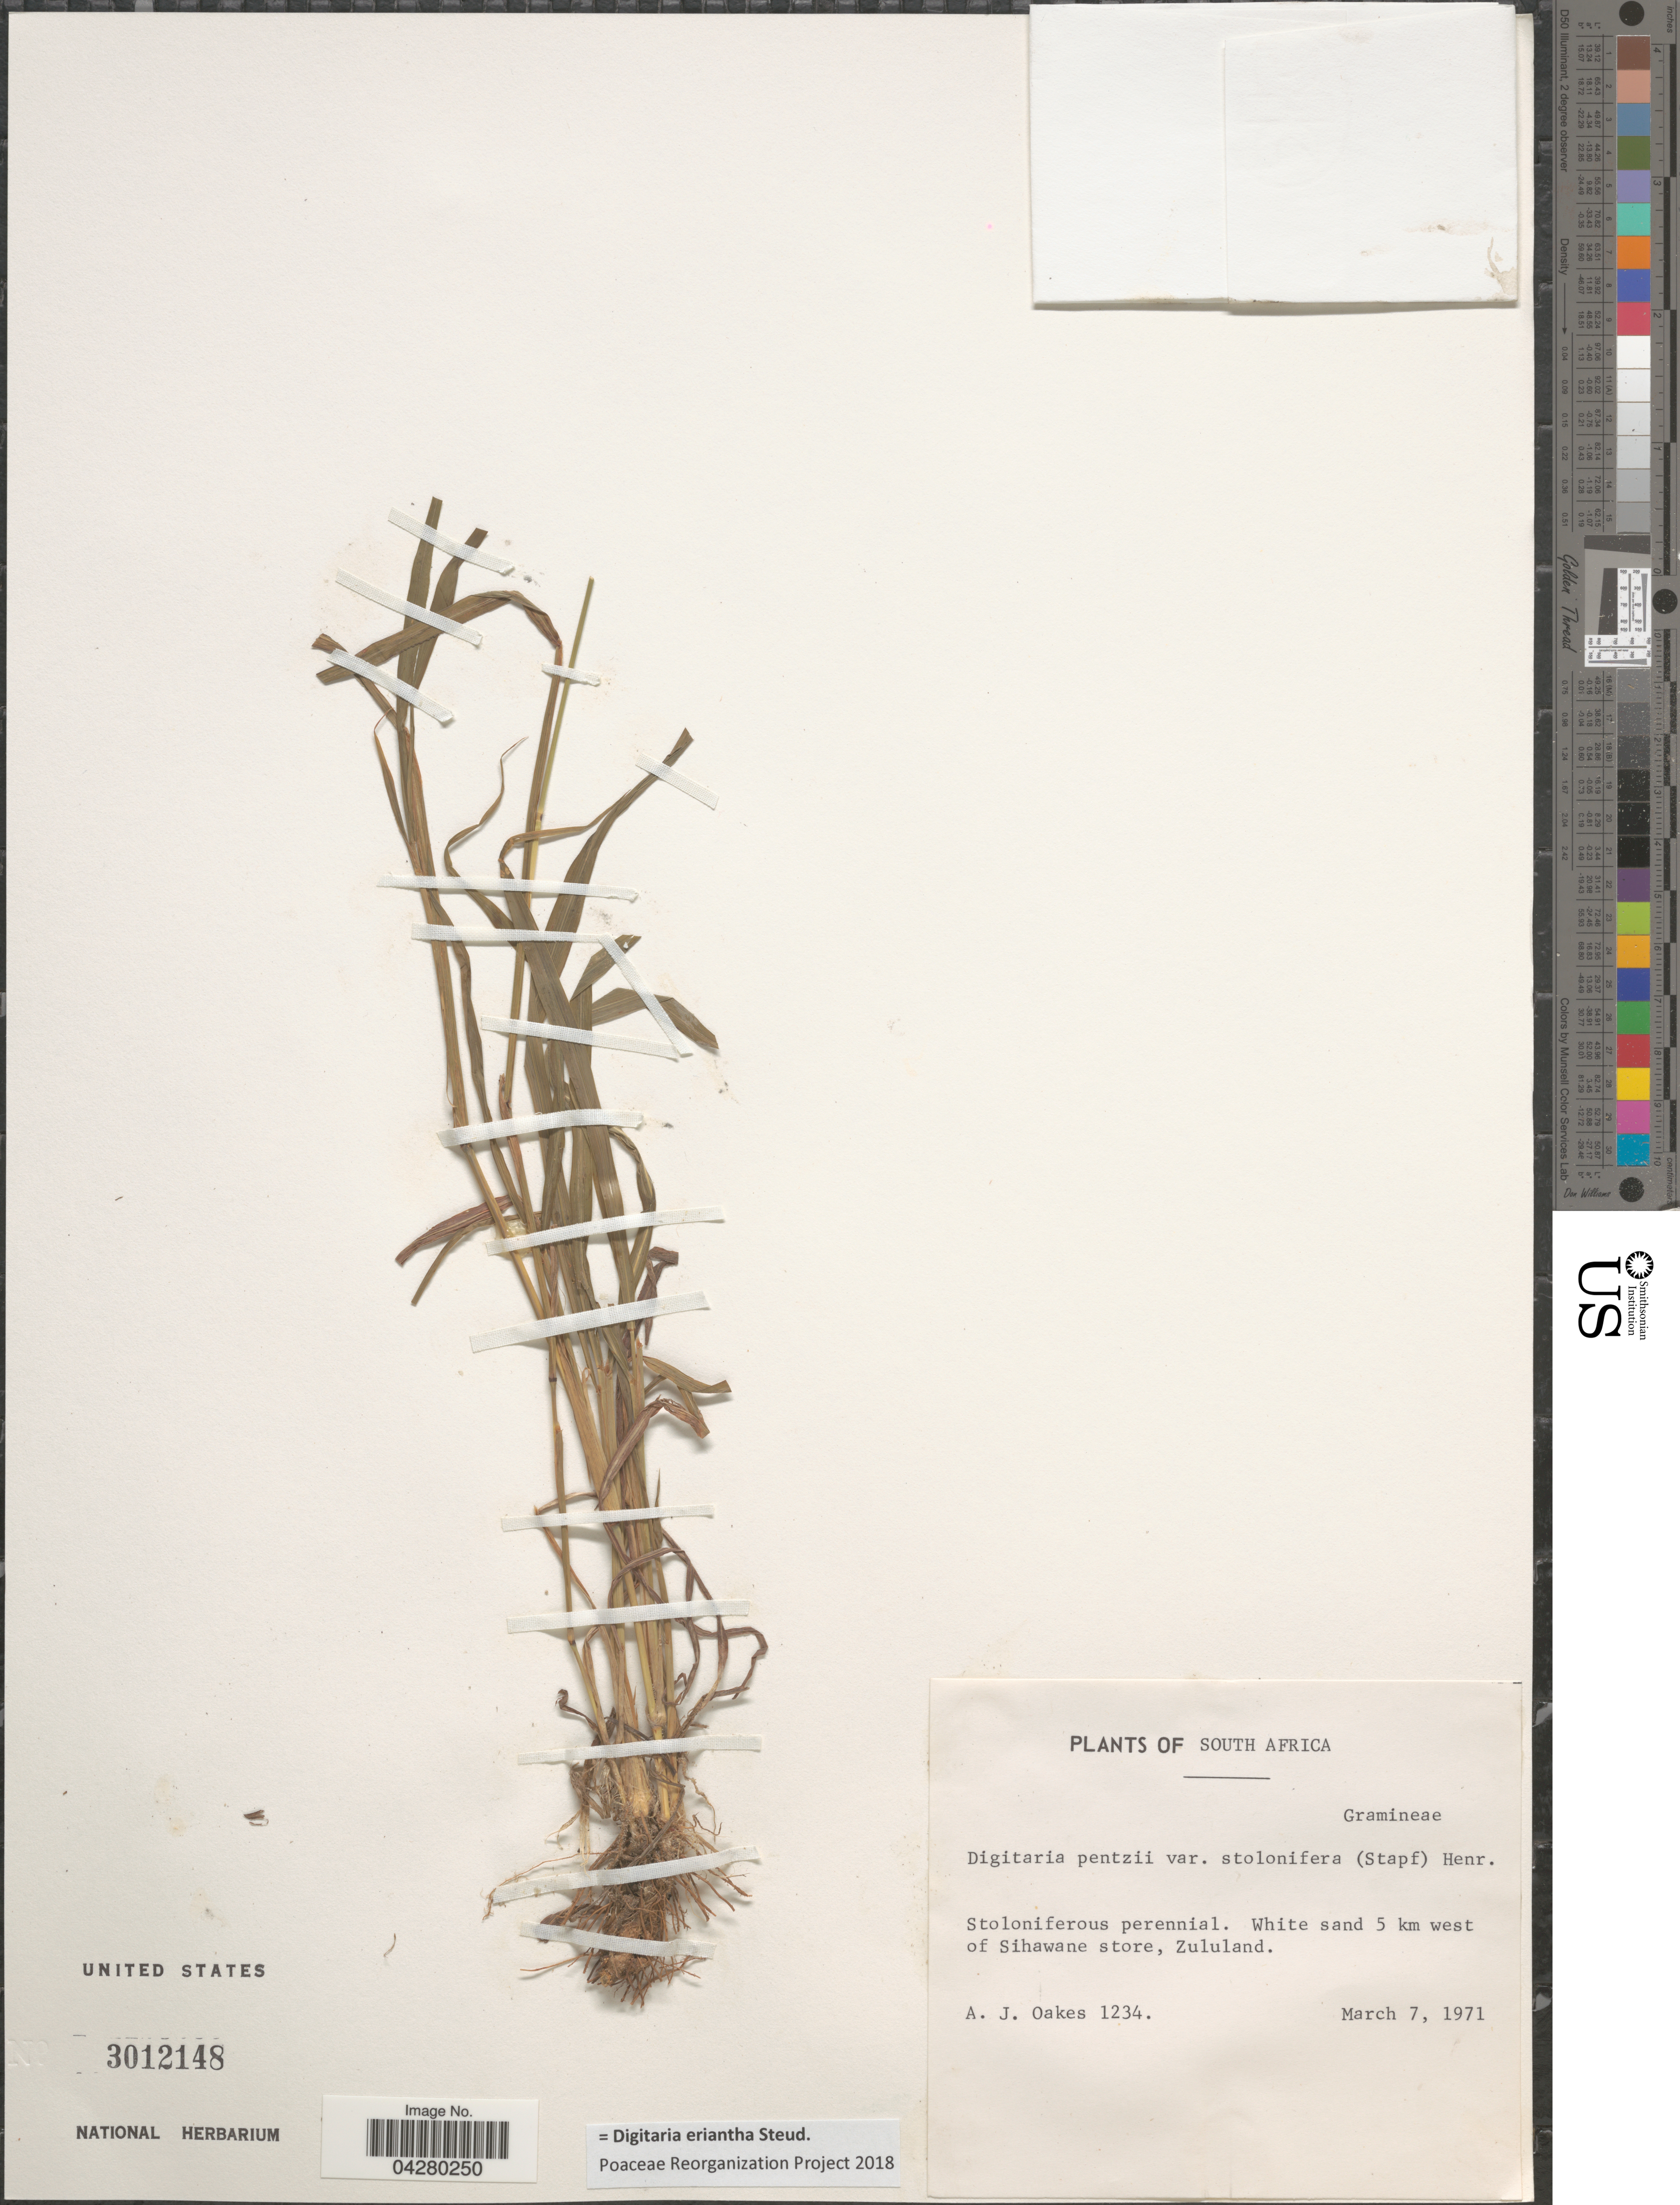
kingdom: Plantae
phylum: Tracheophyta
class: Liliopsida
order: Poales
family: Poaceae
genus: Digitaria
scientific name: Digitaria eriantha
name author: Steud.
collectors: A. Oakes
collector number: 1234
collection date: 1971-03-07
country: South Africa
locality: White sand 5 km west of Sihawane store, Zululand.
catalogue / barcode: US 3012148